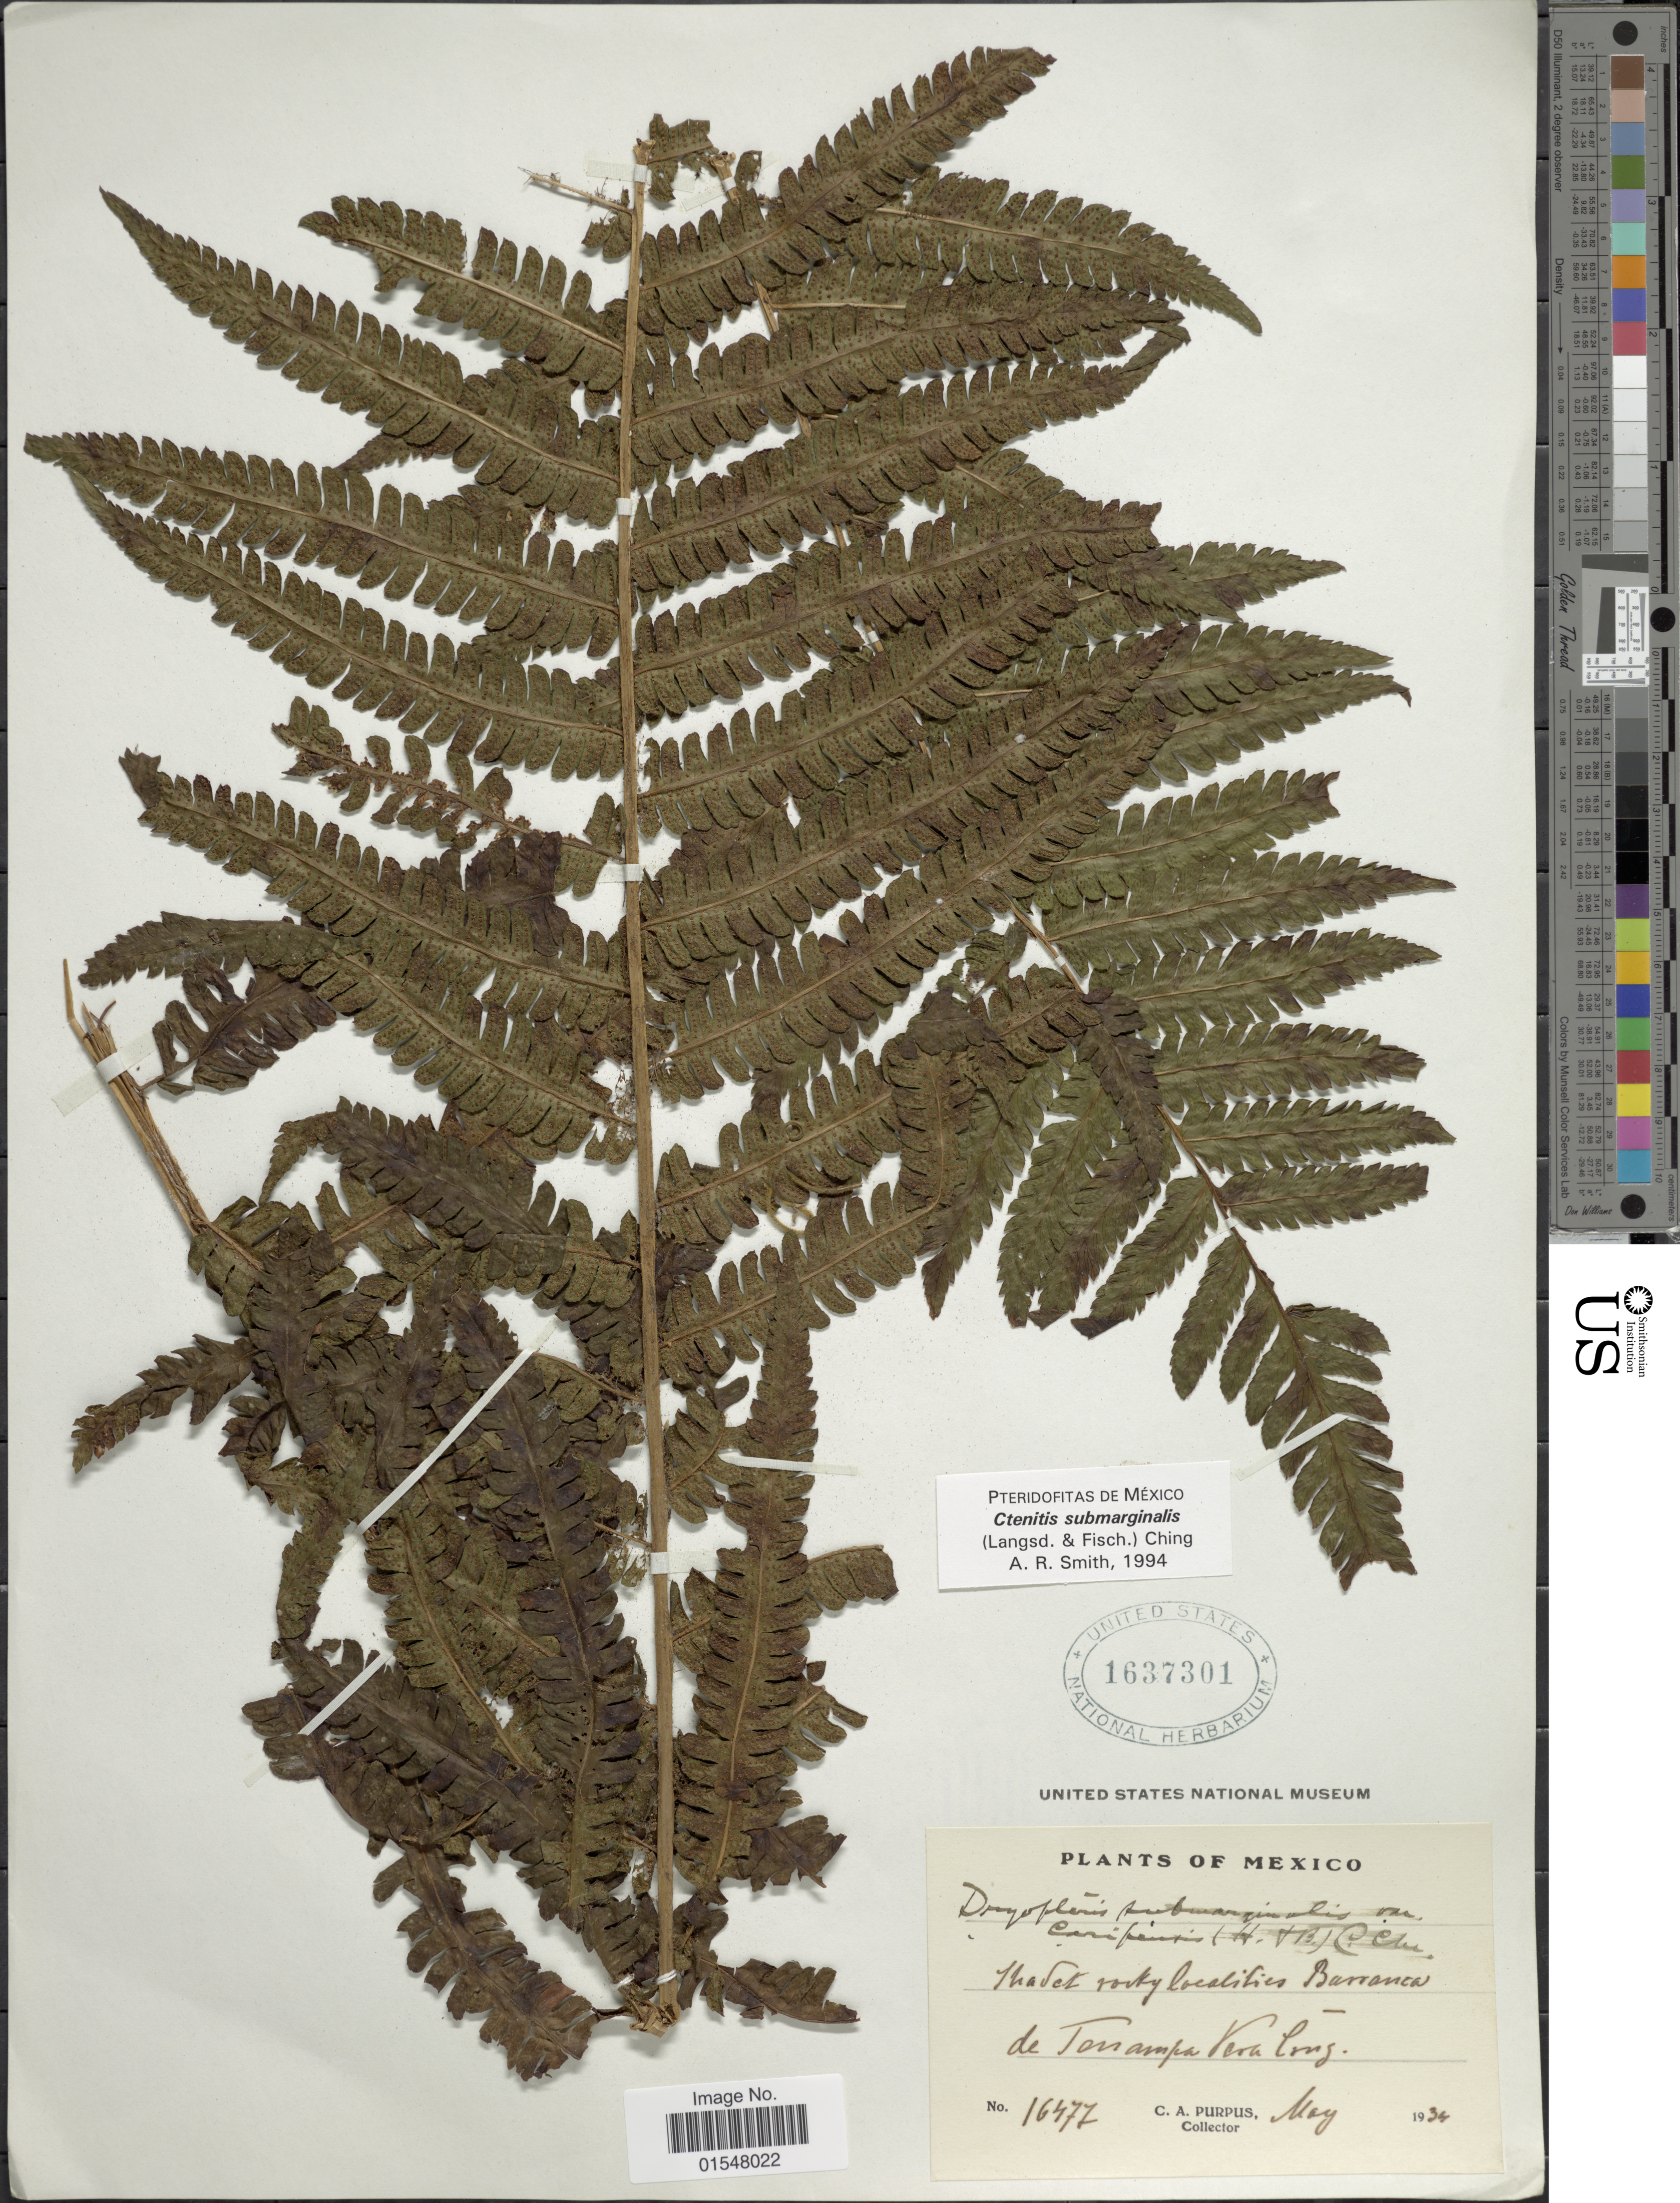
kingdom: Plantae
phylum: Tracheophyta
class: Polypodiopsida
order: Polypodiales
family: Dryopteridaceae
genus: Ctenitis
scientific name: Ctenitis submarginalis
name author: (Langsd. & Fisch.) Ching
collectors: C. A. Purpus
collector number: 16477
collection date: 1934-05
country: Mexico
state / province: Veracruz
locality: De Tanampa Vera Cruz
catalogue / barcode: US 1637301